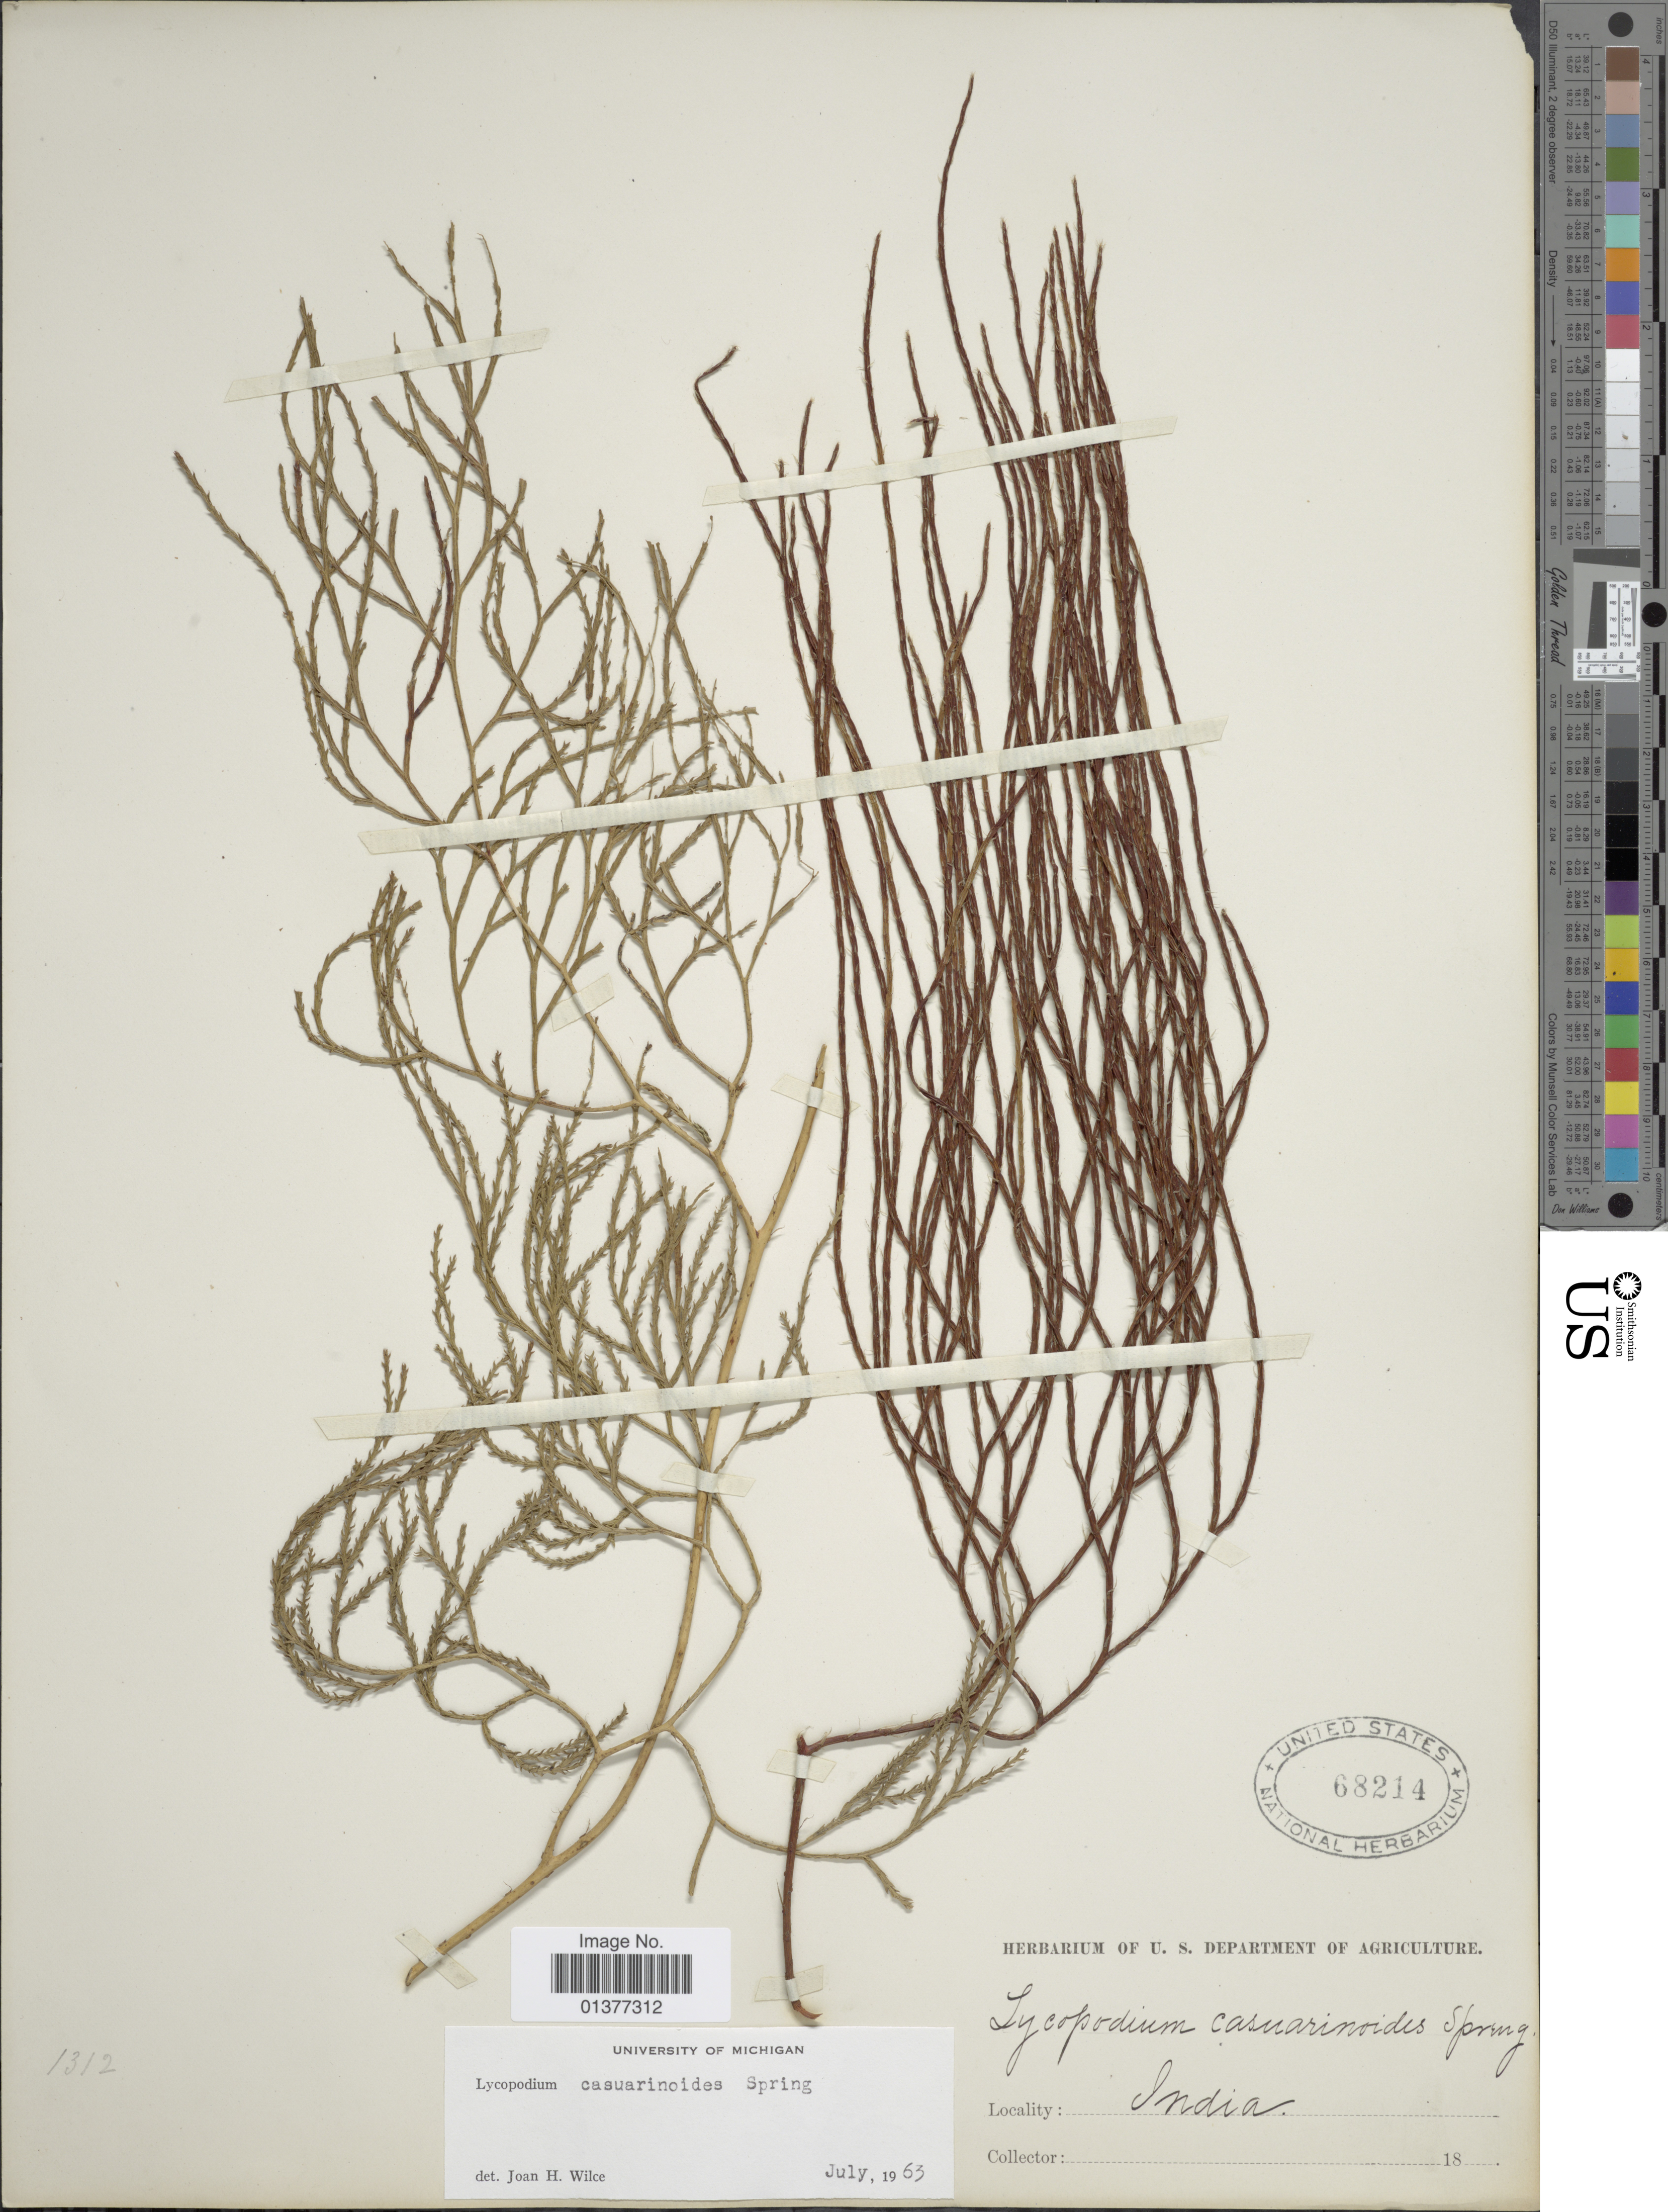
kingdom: Plantae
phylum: Tracheophyta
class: Lycopodiopsida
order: Lycopodiales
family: Lycopodiaceae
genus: Lycopodiastrum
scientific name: Lycopodiastrum casuarinoides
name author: (Spring) Holub ex R.D. Dixit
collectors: U.S. Department of Agriculture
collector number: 1312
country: India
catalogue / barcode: US 68214